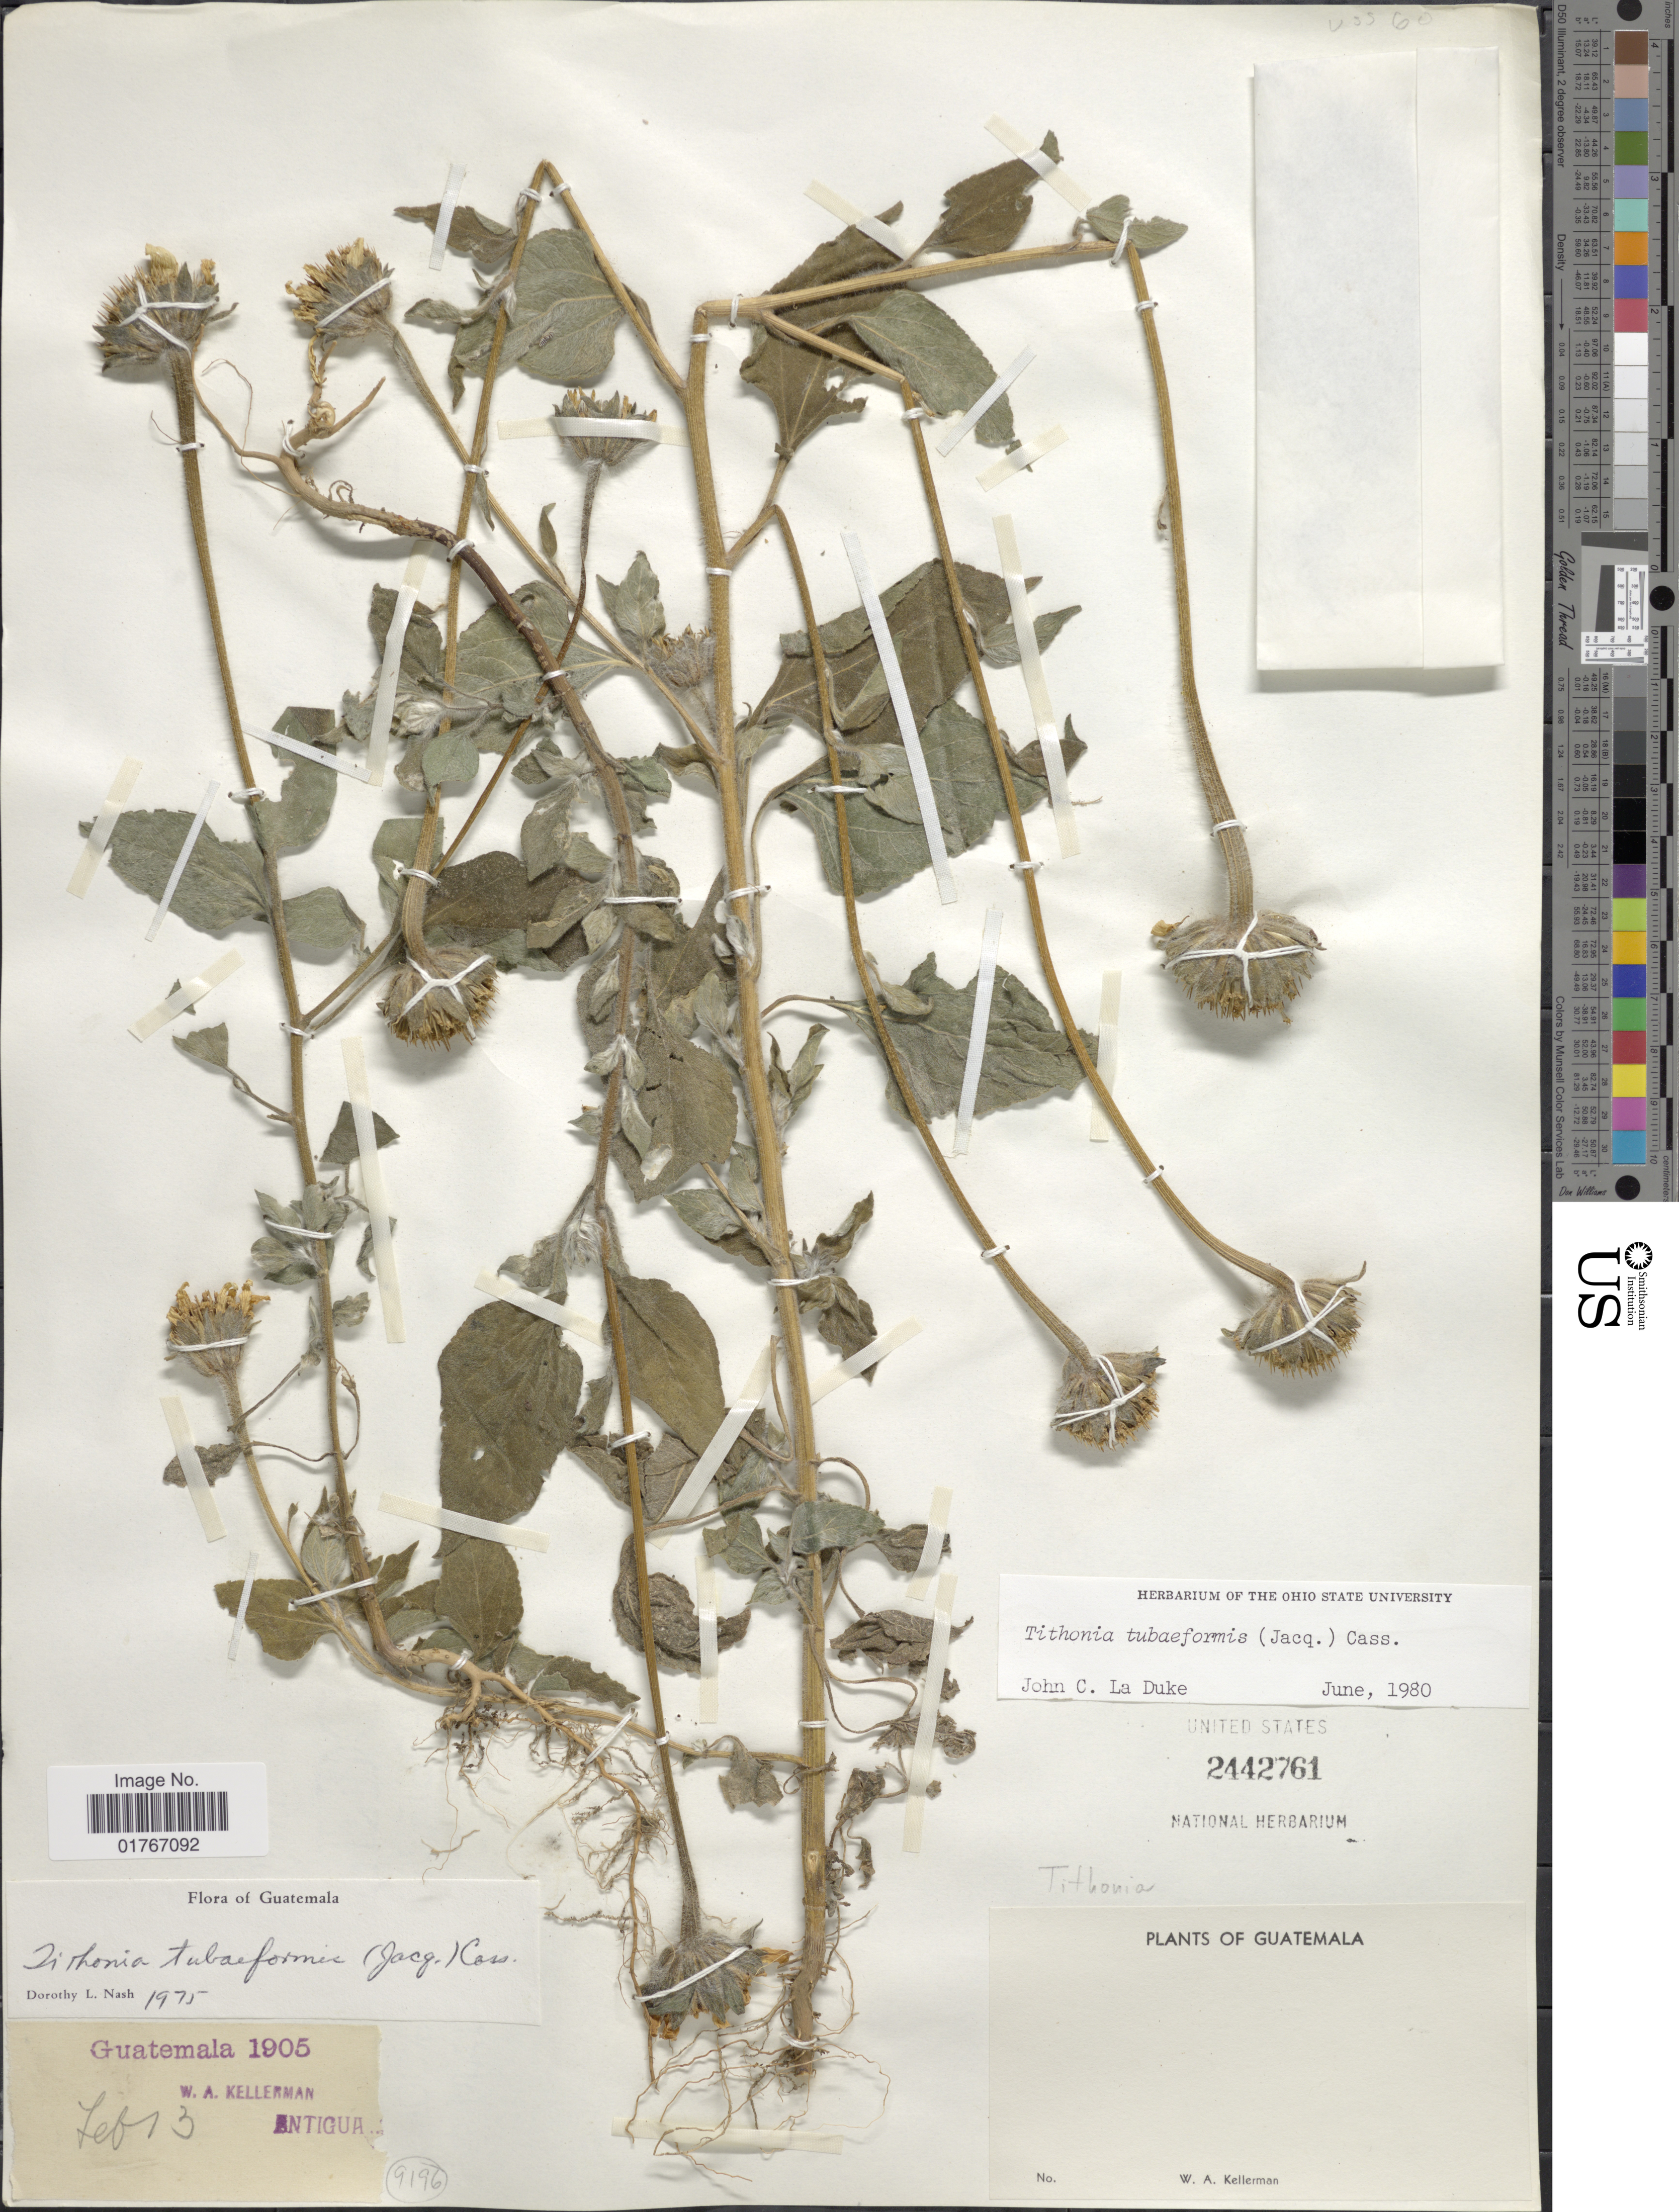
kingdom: Plantae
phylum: Tracheophyta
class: Magnoliopsida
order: Asterales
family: Asteraceae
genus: Tithonia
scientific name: Tithonia tubaeformis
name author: (Jacq.) Cass.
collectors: W. Kellerman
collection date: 1905-02-13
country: Guatemala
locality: Guatemala, Antigua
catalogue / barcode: US 2442761